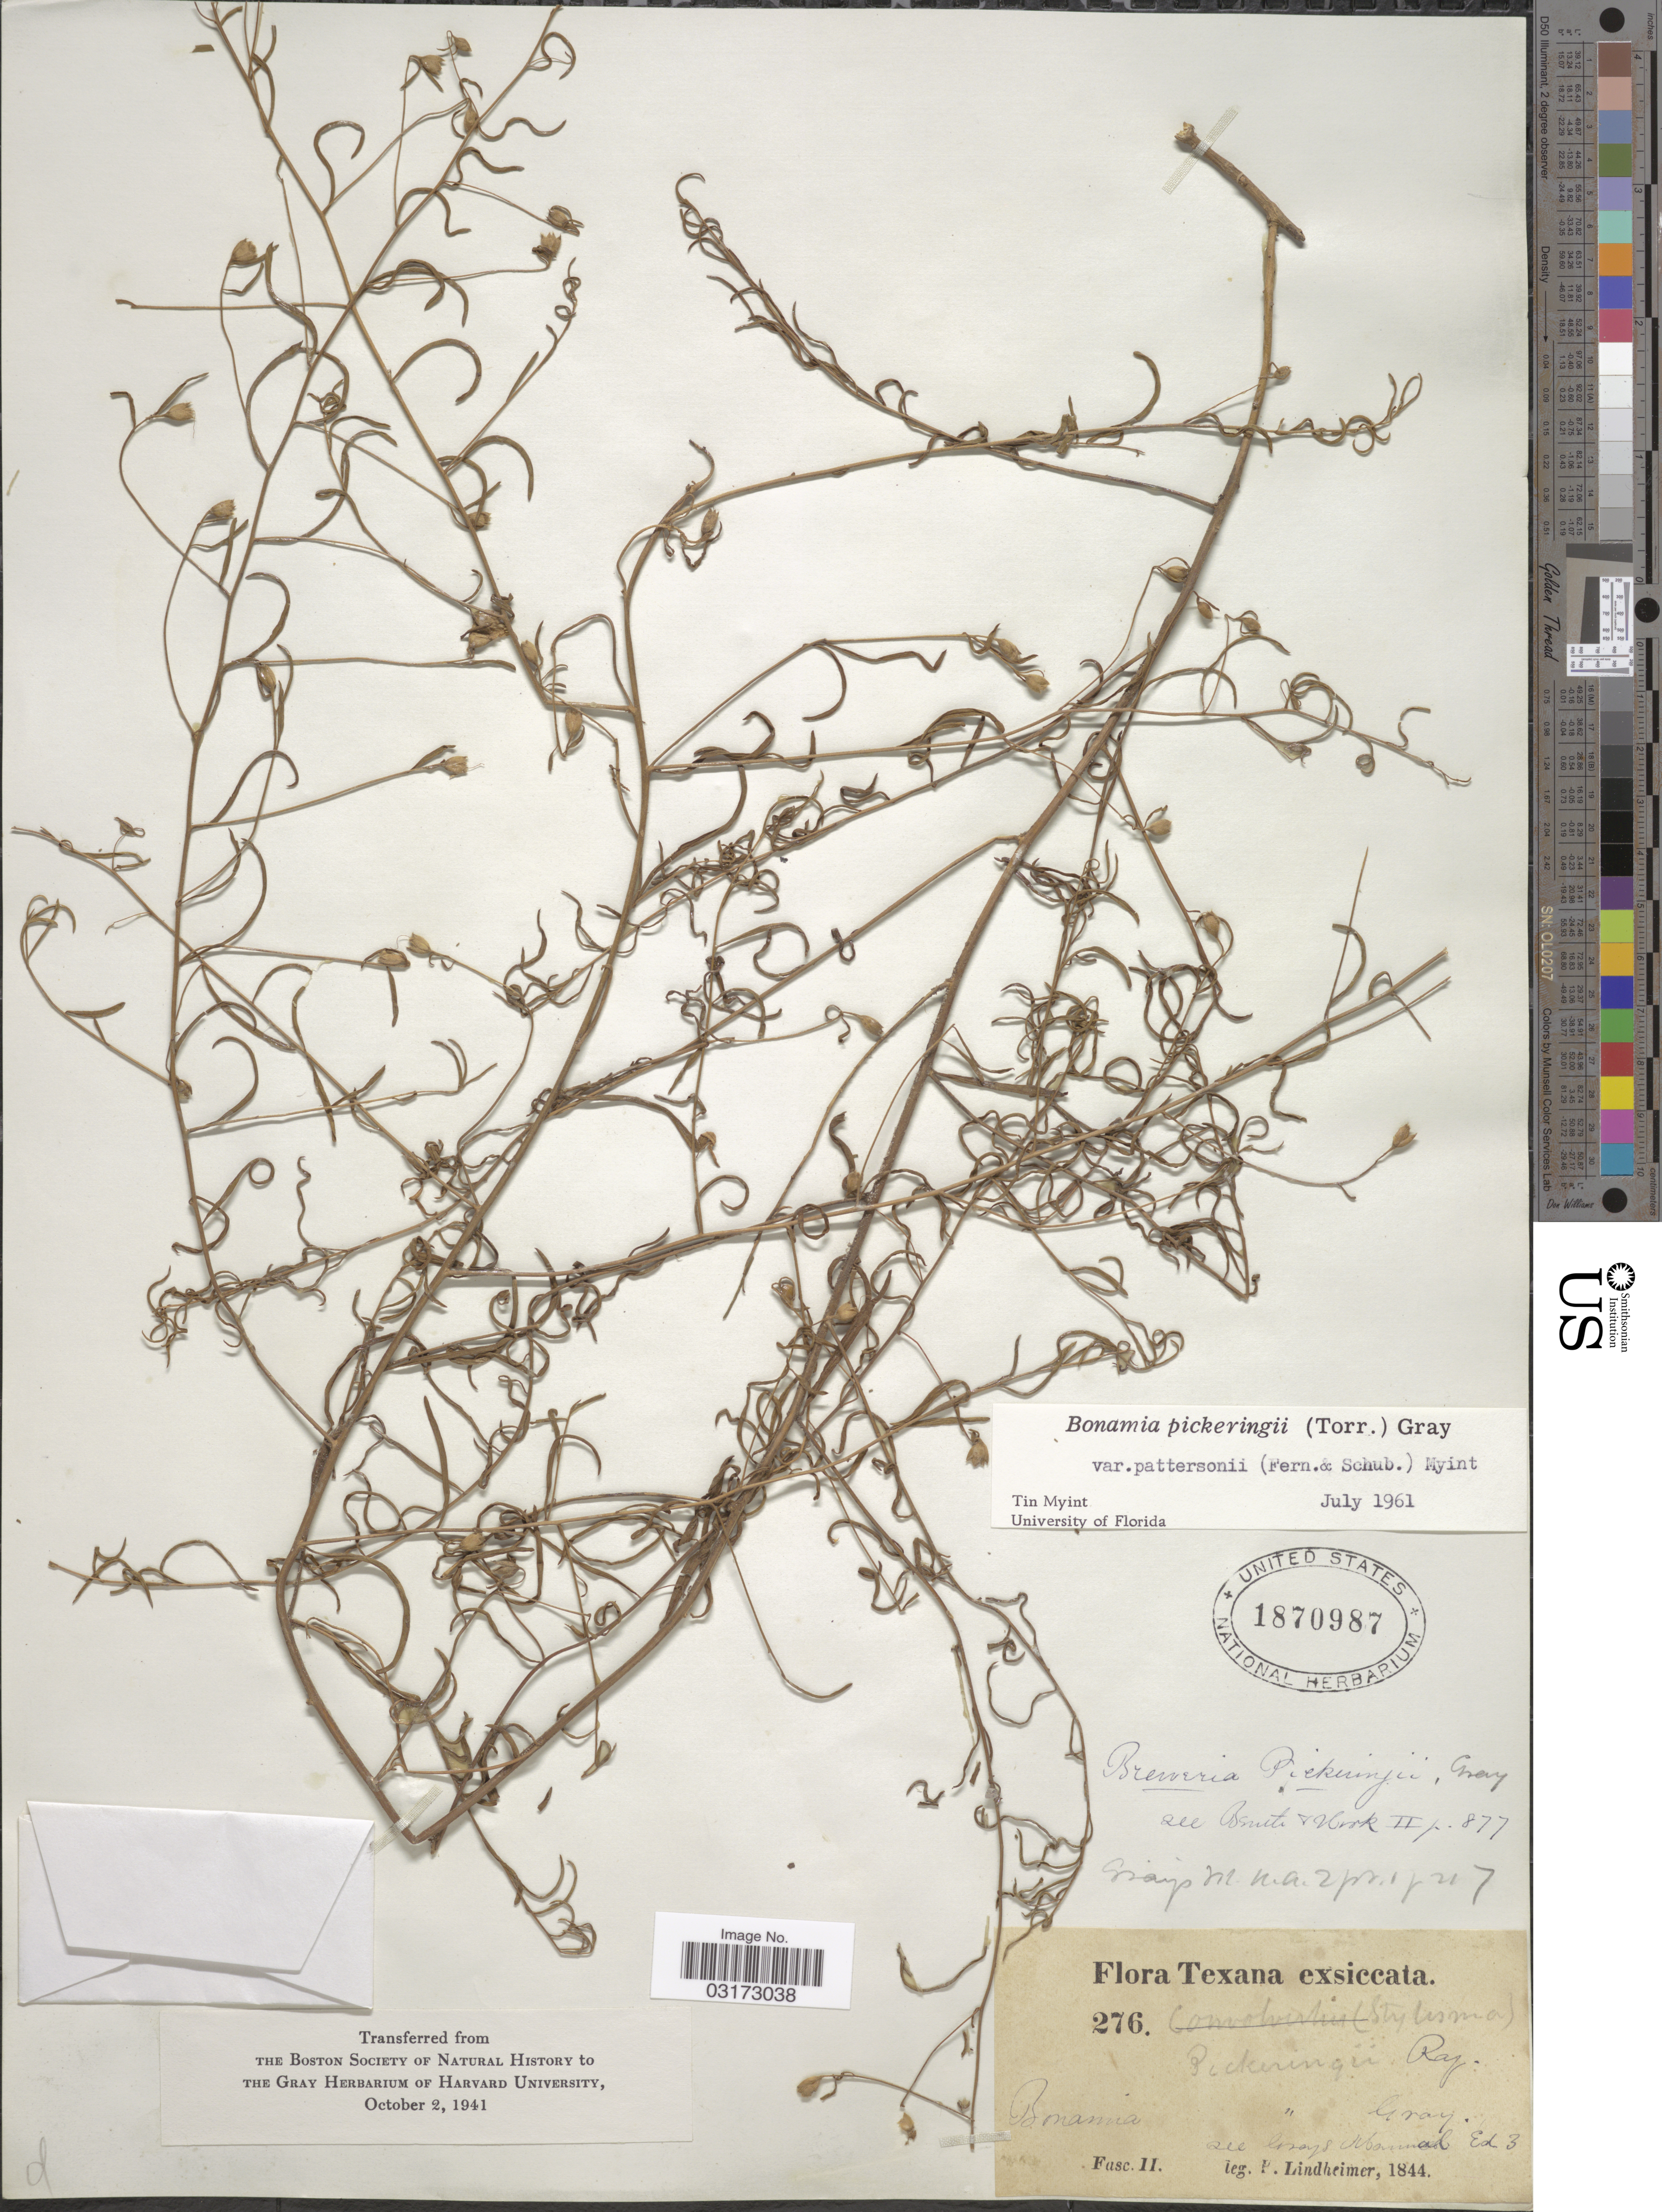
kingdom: Plantae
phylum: Tracheophyta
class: Magnoliopsida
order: Solanales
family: Convolvulaceae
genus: Stylisma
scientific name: Stylisma pickeringii var. pattersonii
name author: (Fernald & B.G. Schub.) Myint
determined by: Strong, Mark T., (BOT), Smithsonian Institution - National Museum of Natural History (UNITED STATES)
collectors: F. Lindheimer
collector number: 276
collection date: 1844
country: United States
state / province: Texas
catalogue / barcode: US 1870987